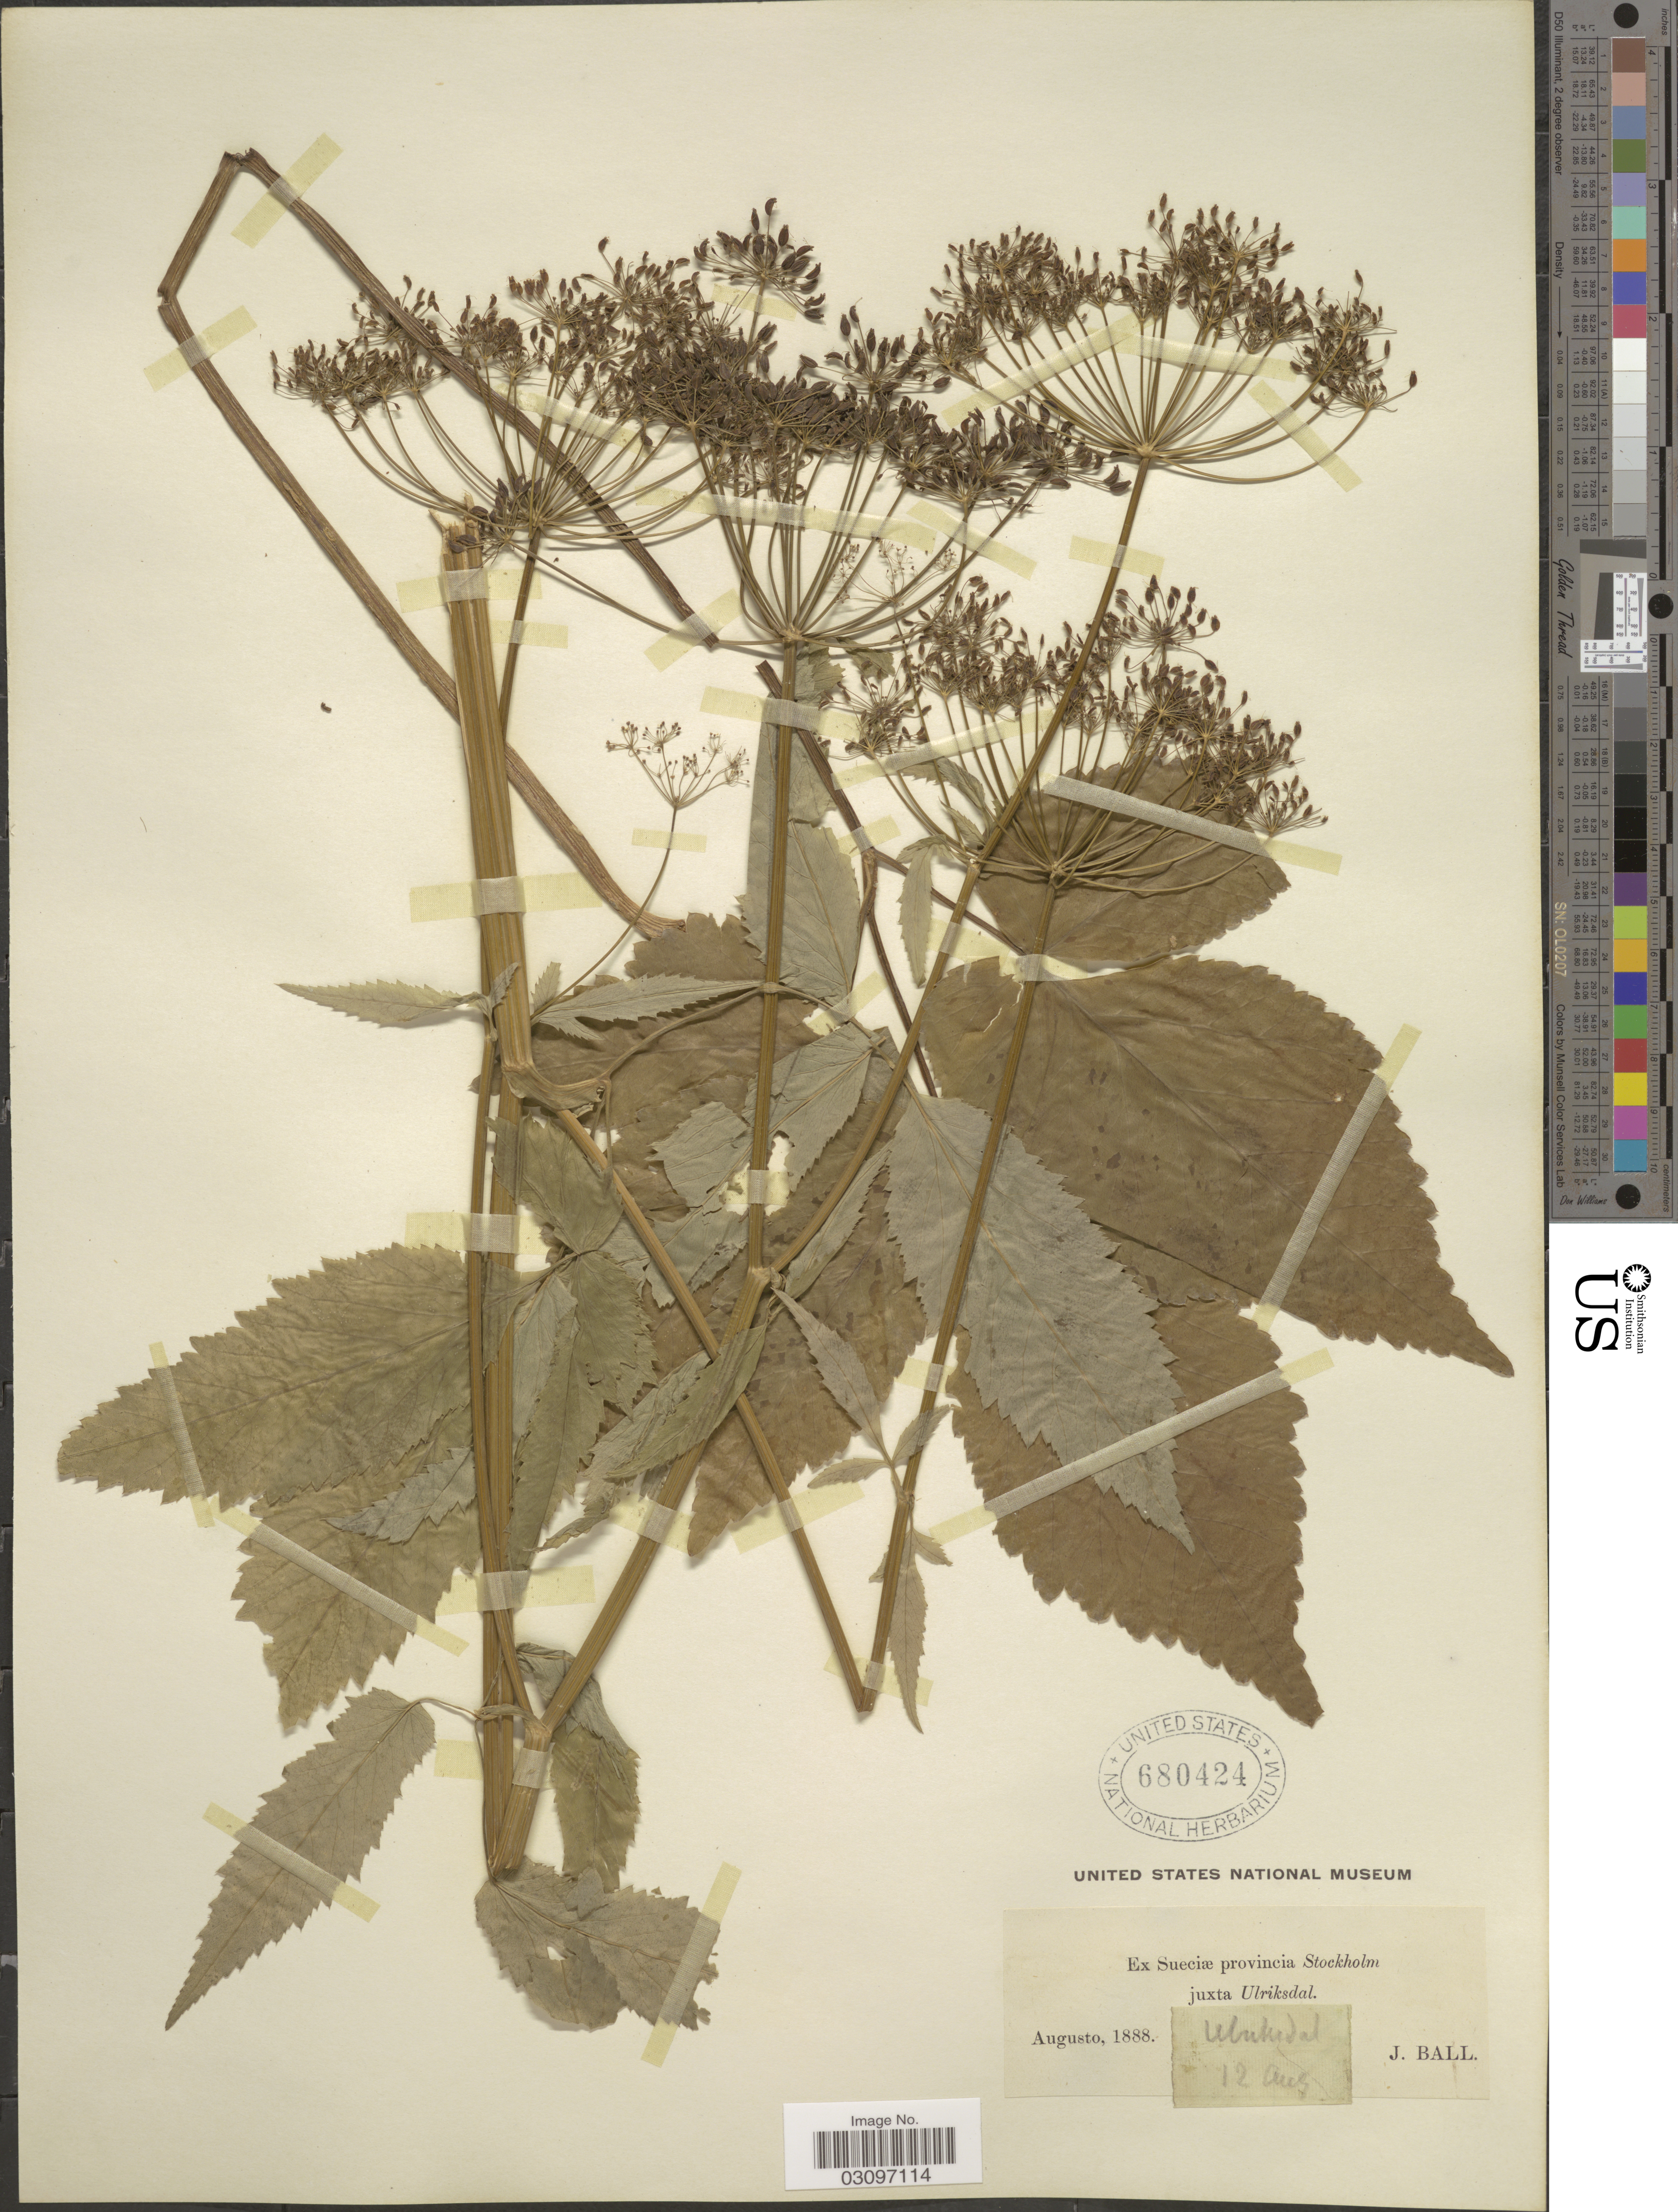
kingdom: Plantae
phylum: Tracheophyta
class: Magnoliopsida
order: Apiales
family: Apiaceae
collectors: J. Ball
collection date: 1888-08-12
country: Sweden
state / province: Stockholm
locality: Ex Sueciæ provincia Stockholm juxta Ulriksdal.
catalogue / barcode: US 680424